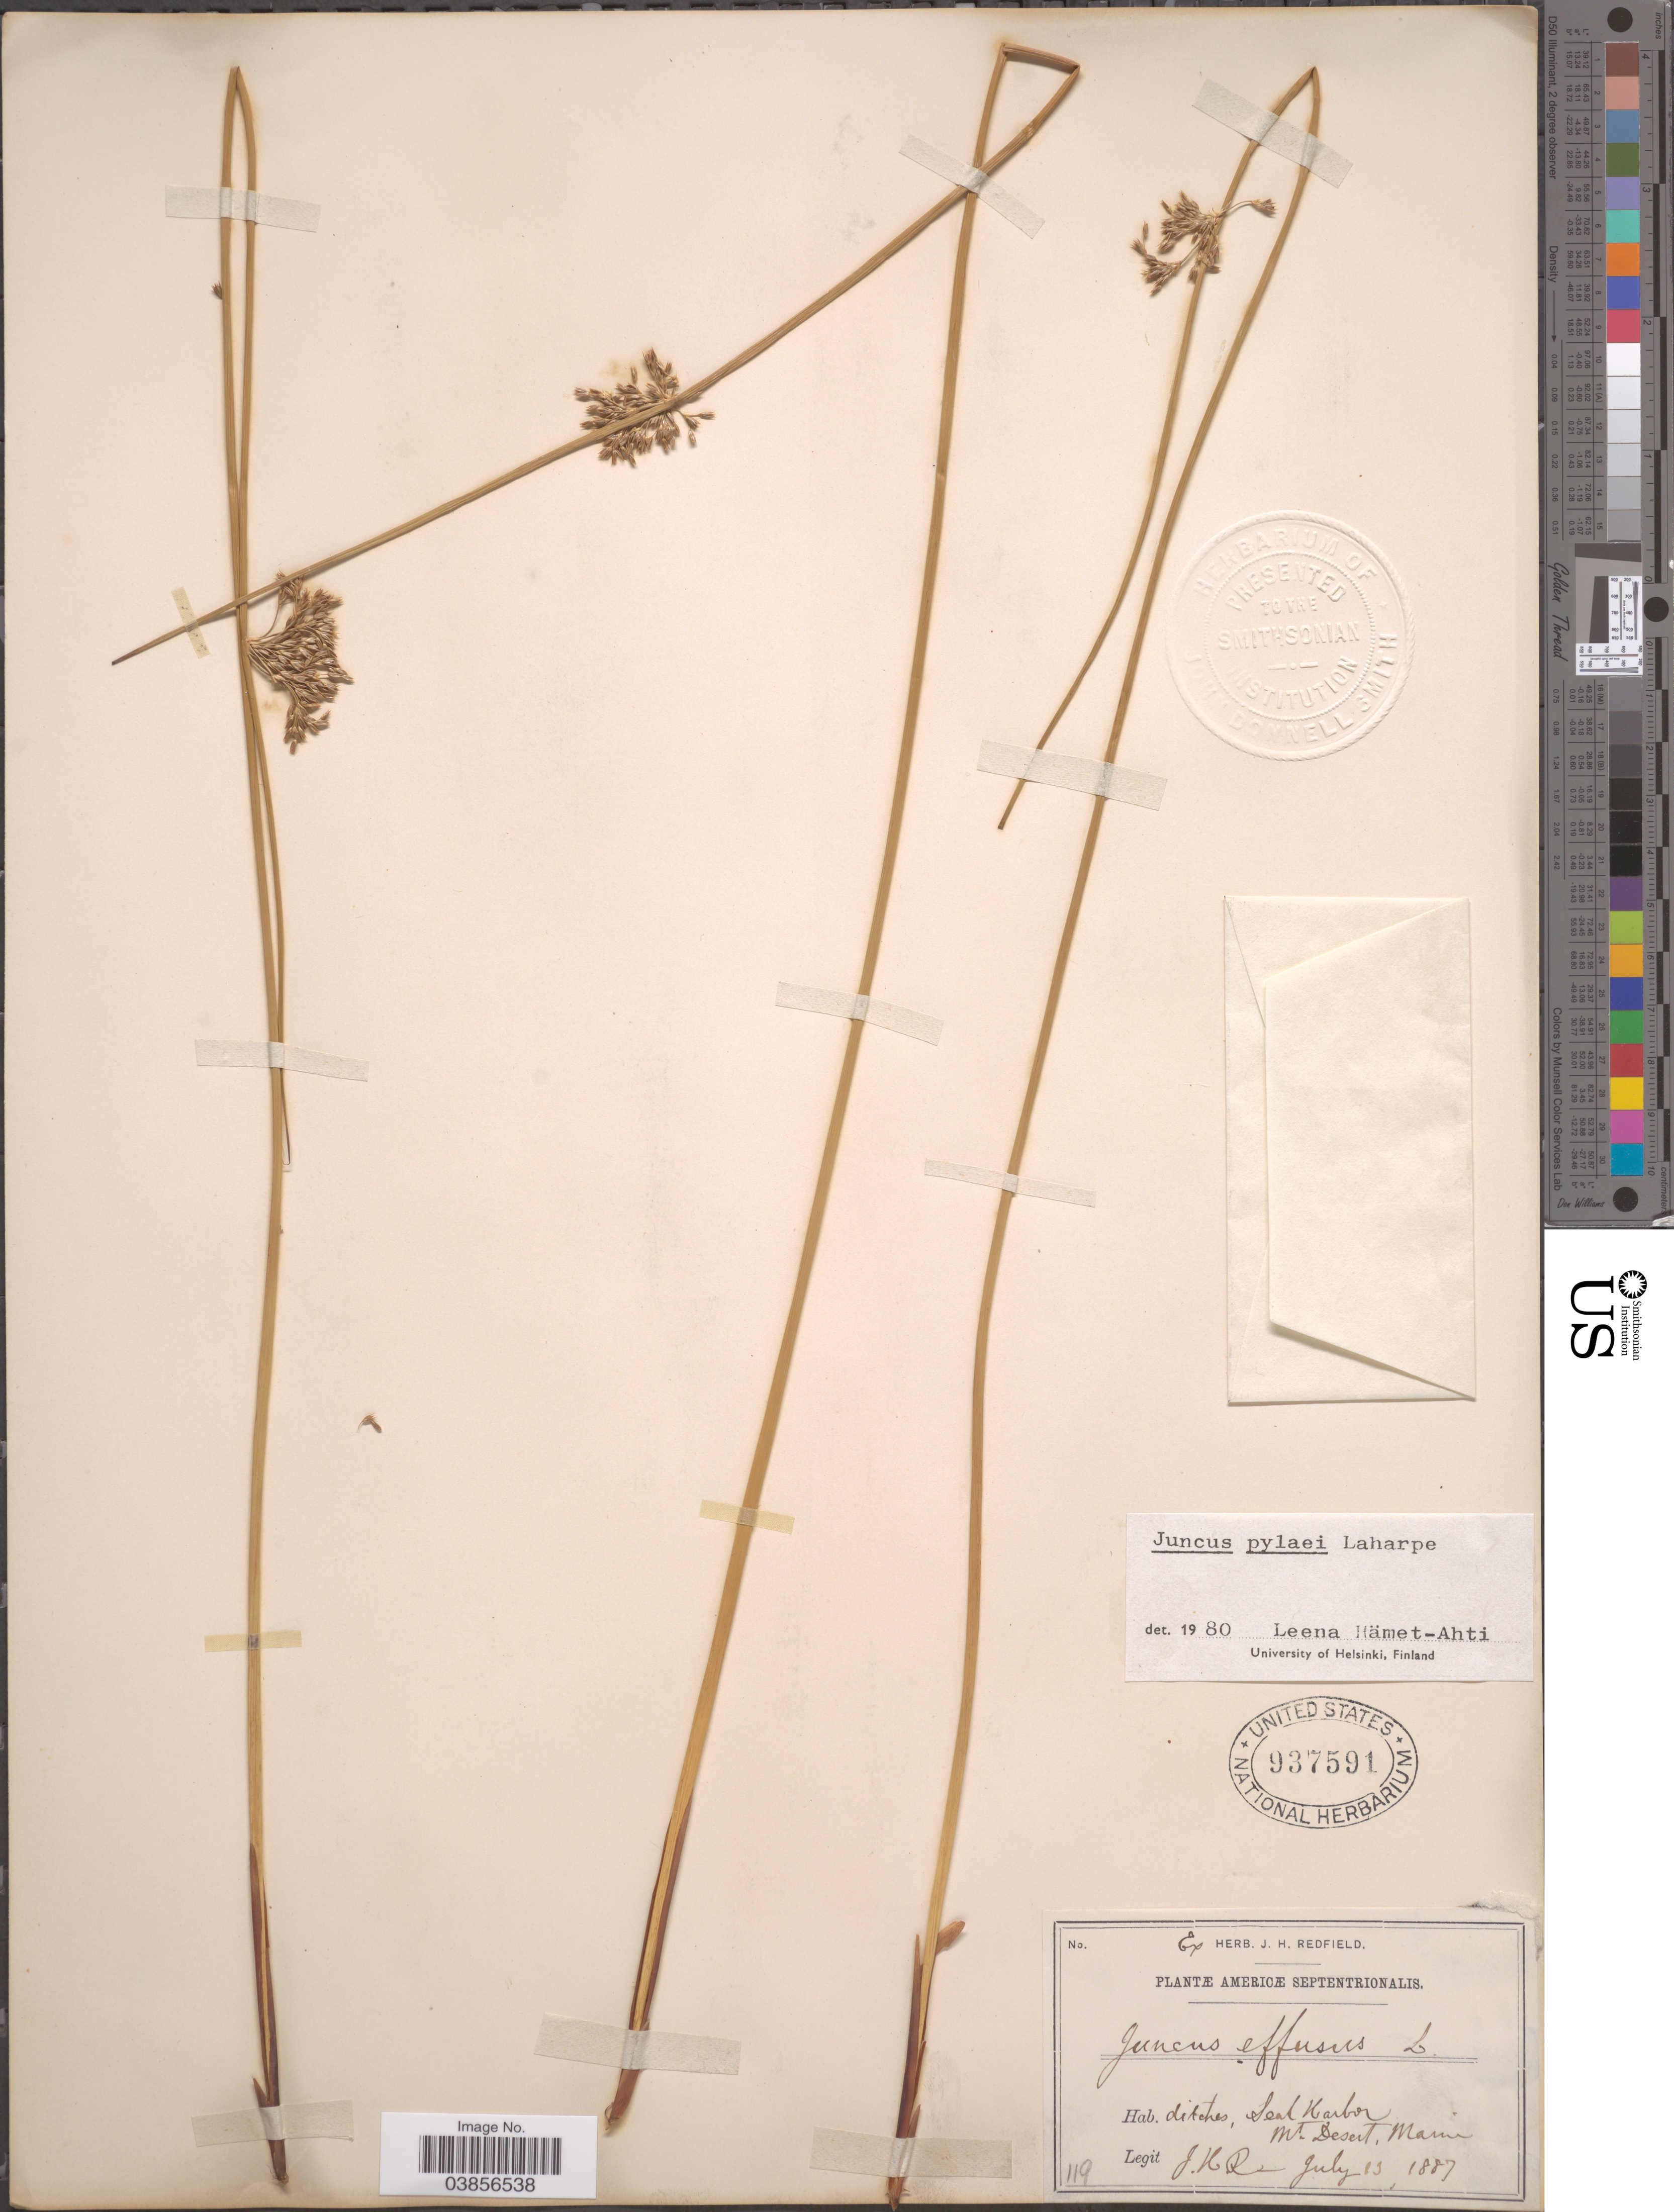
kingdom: Plantae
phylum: Tracheophyta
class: Liliopsida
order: Poales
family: Juncaceae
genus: Juncus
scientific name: Juncus pylaei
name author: Laharpe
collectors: J. Redfield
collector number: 119?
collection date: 1887-07-13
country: United States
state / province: Maine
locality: Seal Harbor, Mt. Desert.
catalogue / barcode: US 937591